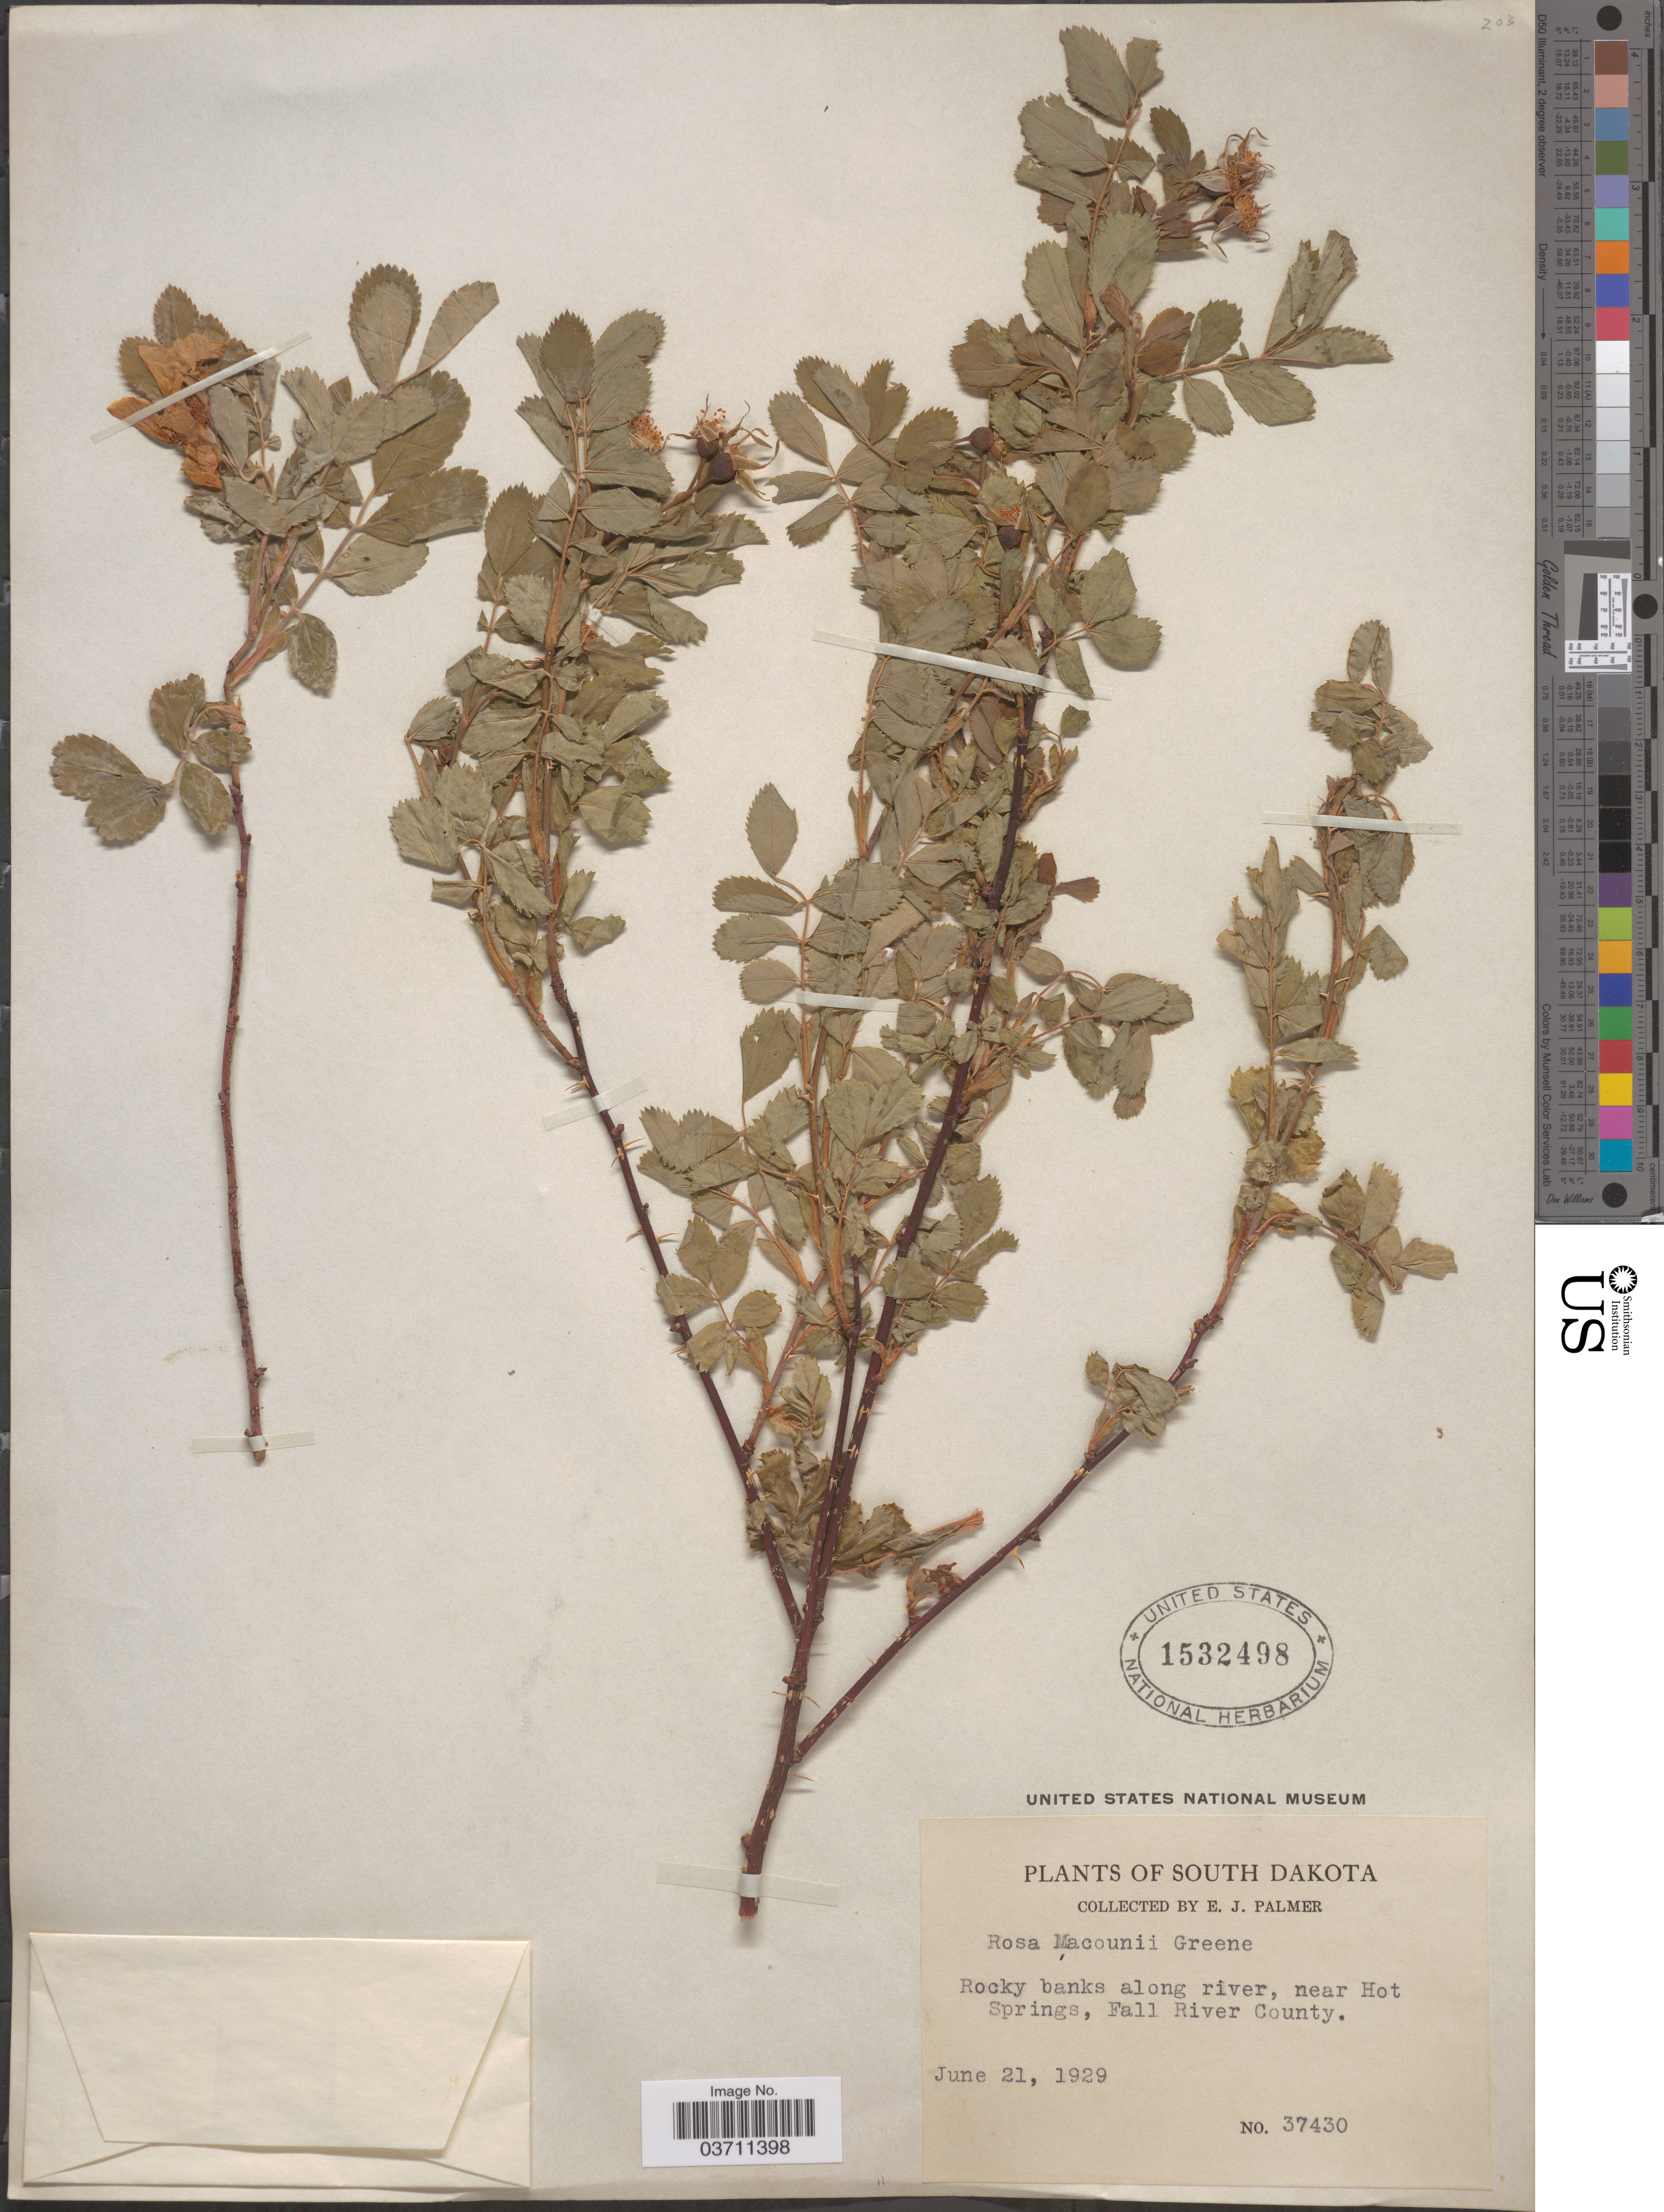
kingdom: Plantae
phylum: Tracheophyta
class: Magnoliopsida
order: Rosales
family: Rosaceae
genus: Rosa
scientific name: Rosa macounii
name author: Greene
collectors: E. J. Palmer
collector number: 37430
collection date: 1929-06-21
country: United States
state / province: South Dakota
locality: Along river, near Hot Springs, Fall River County.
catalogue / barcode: US 1532498